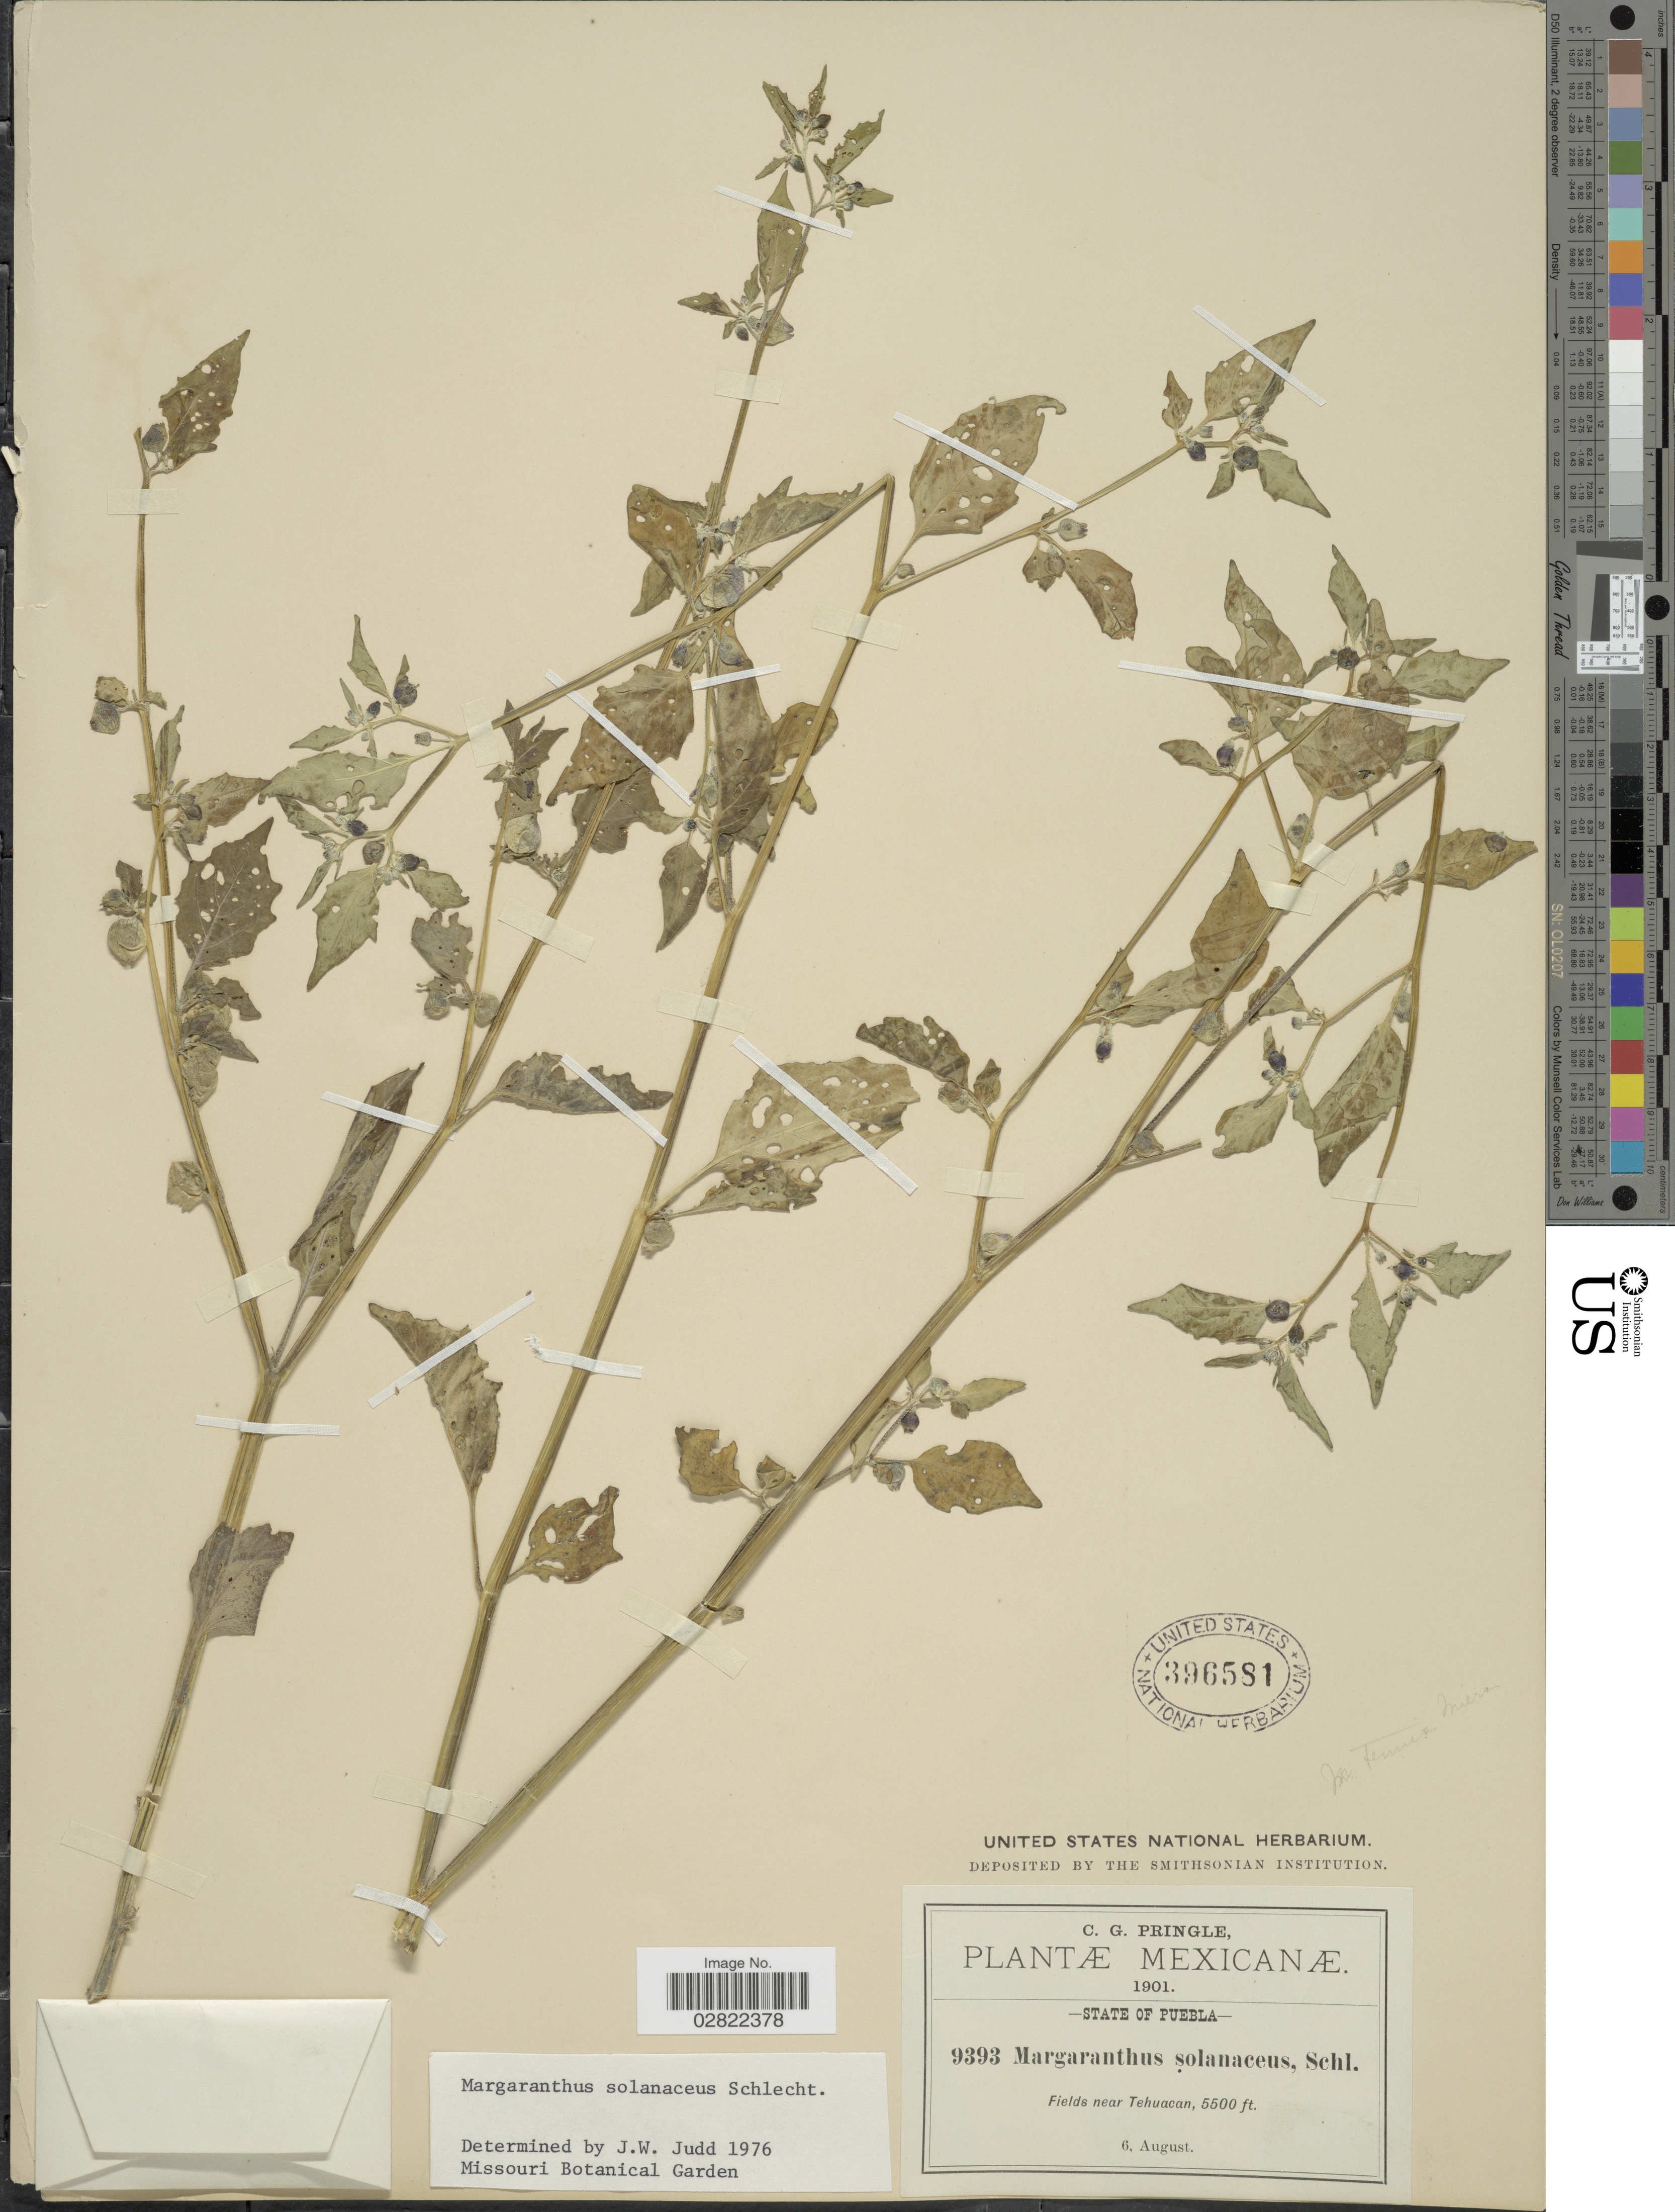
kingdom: Plantae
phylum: Tracheophyta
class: Magnoliopsida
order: Solanales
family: Solanaceae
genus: Margaranthus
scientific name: Margaranthus solanaceus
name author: Schltdl.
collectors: C. G. Pringle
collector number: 9393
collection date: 1901-08-06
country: Mexico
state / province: Puebla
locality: State of Puebla, Fields near Tehuacan.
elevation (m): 1676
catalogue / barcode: US 396581